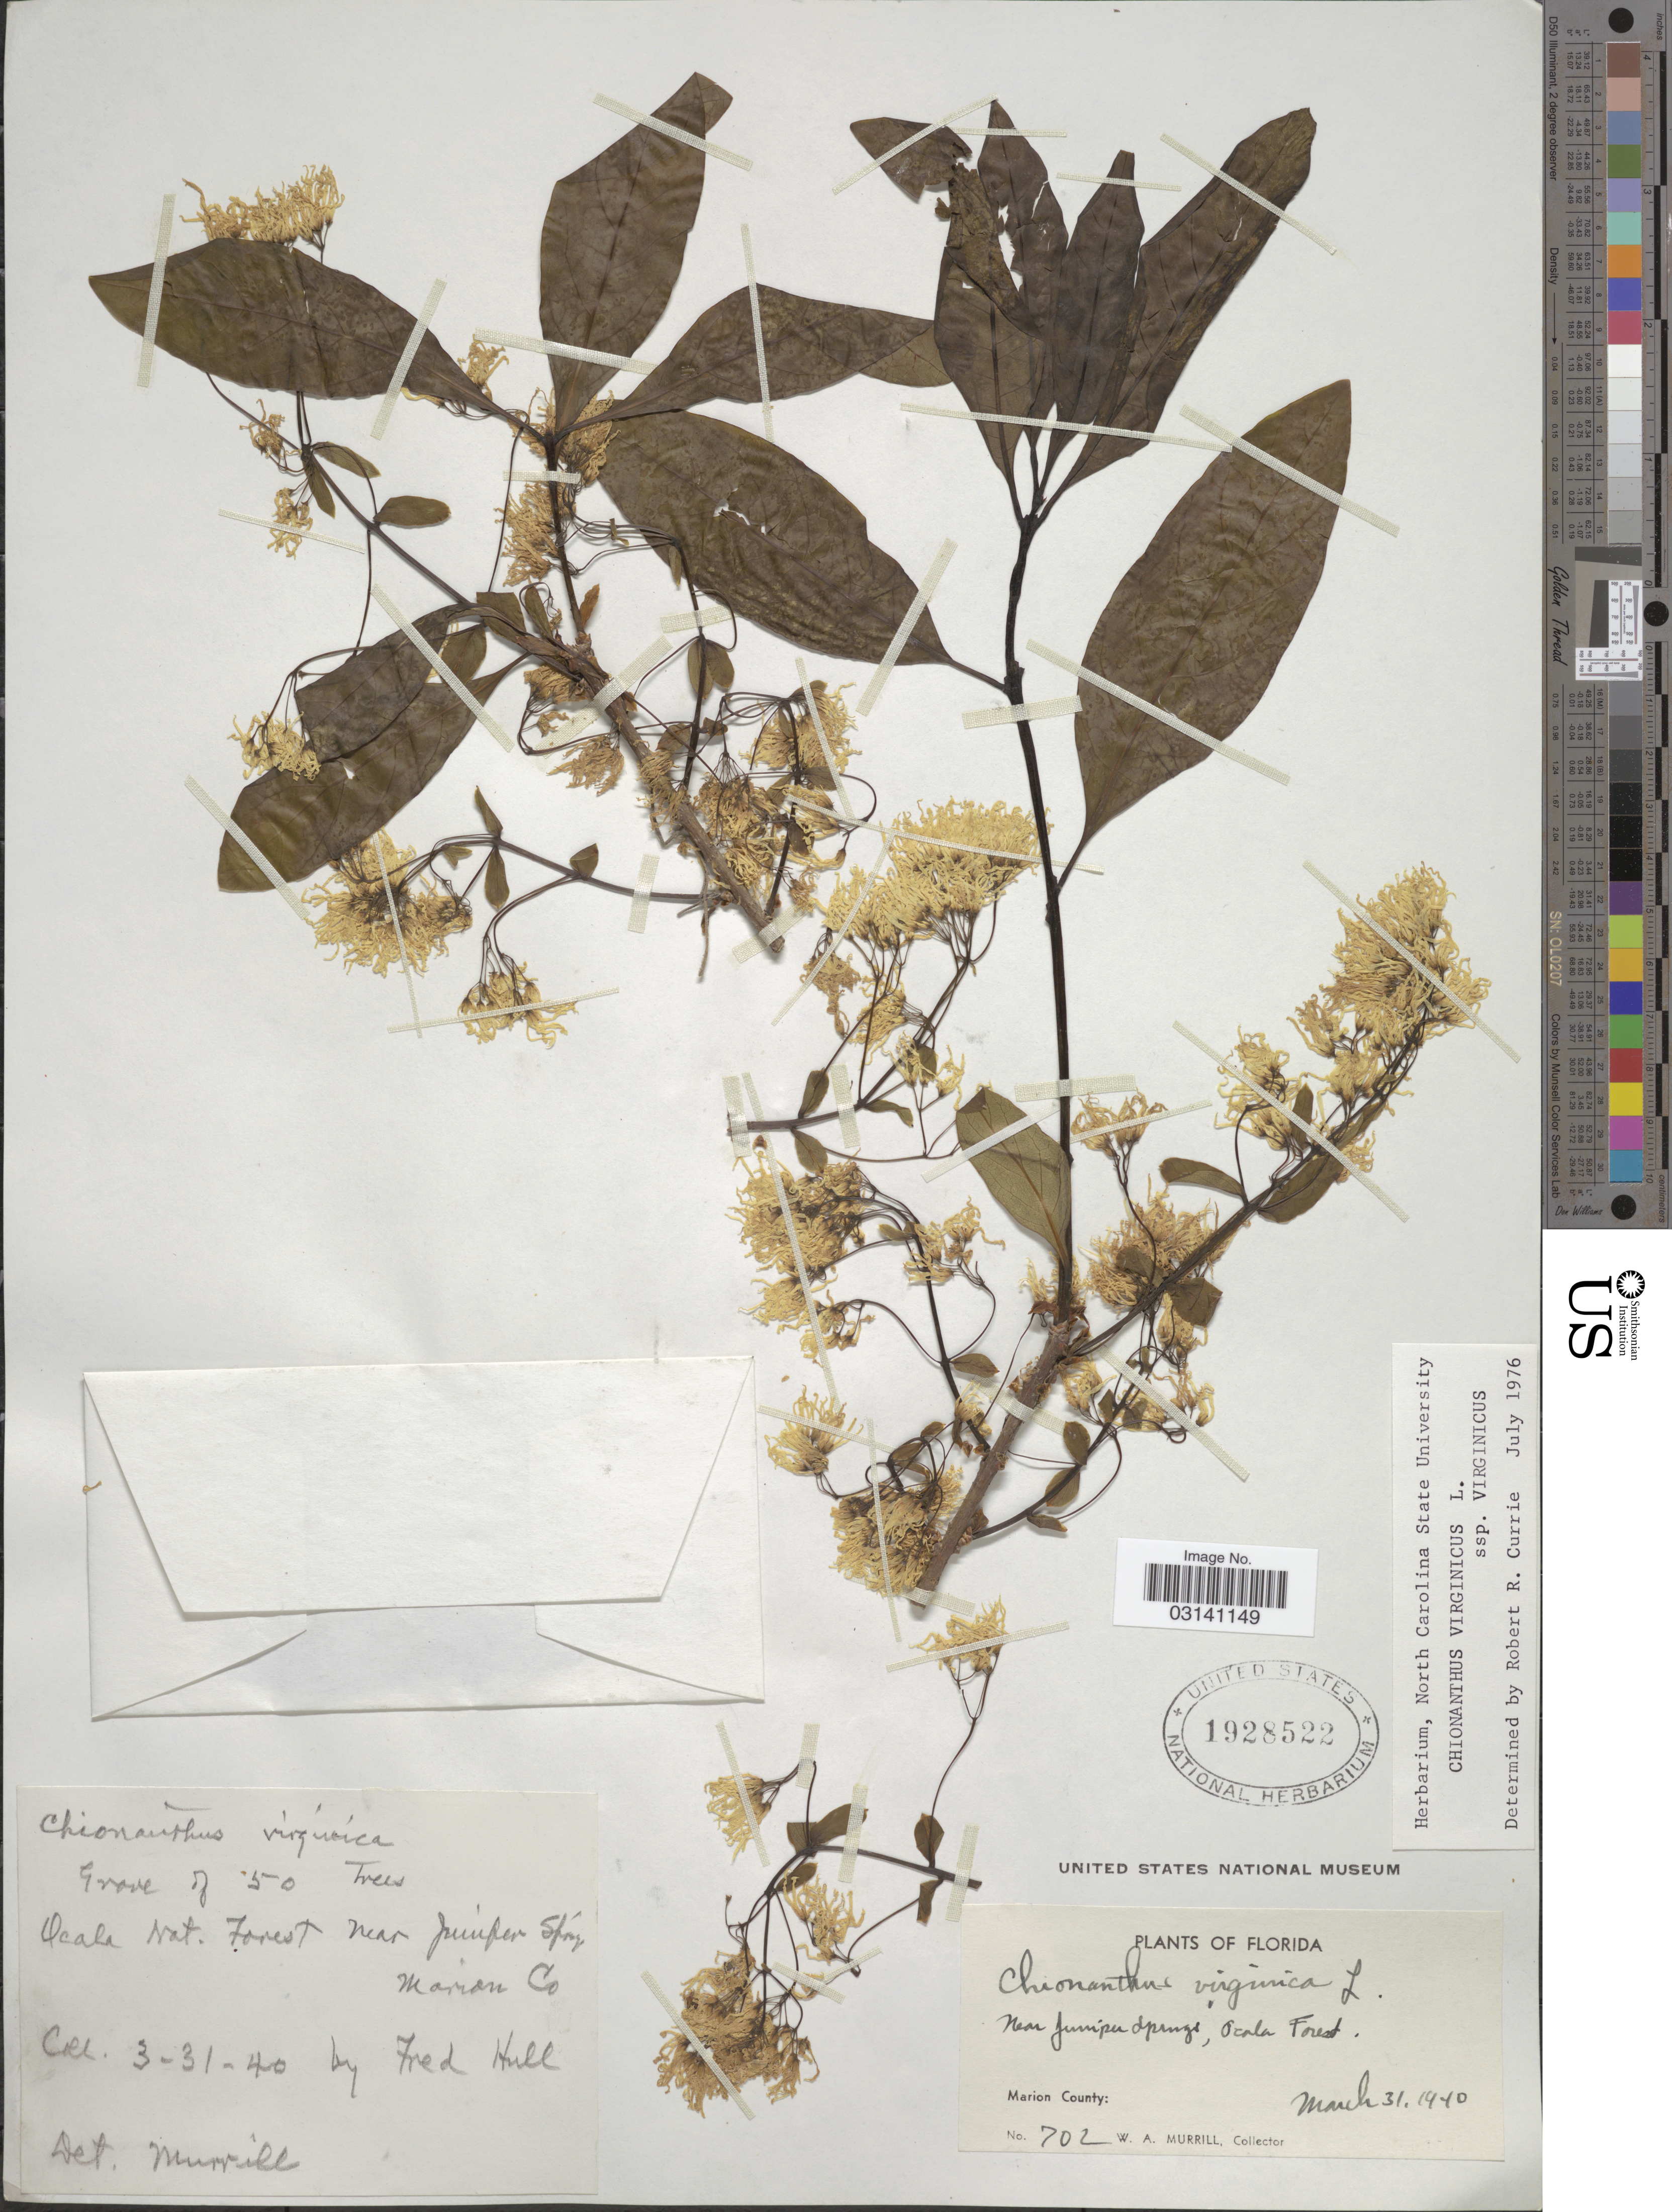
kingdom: Plantae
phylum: Tracheophyta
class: Magnoliopsida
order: Lamiales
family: Oleaceae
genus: Chionanthus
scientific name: Chionanthus virginicus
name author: L.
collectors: W. A. Murrill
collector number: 702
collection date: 1940-03-31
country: United States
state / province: Florida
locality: Near Juniper Springs, Ocala Forest. Marion County.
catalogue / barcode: US 1928522